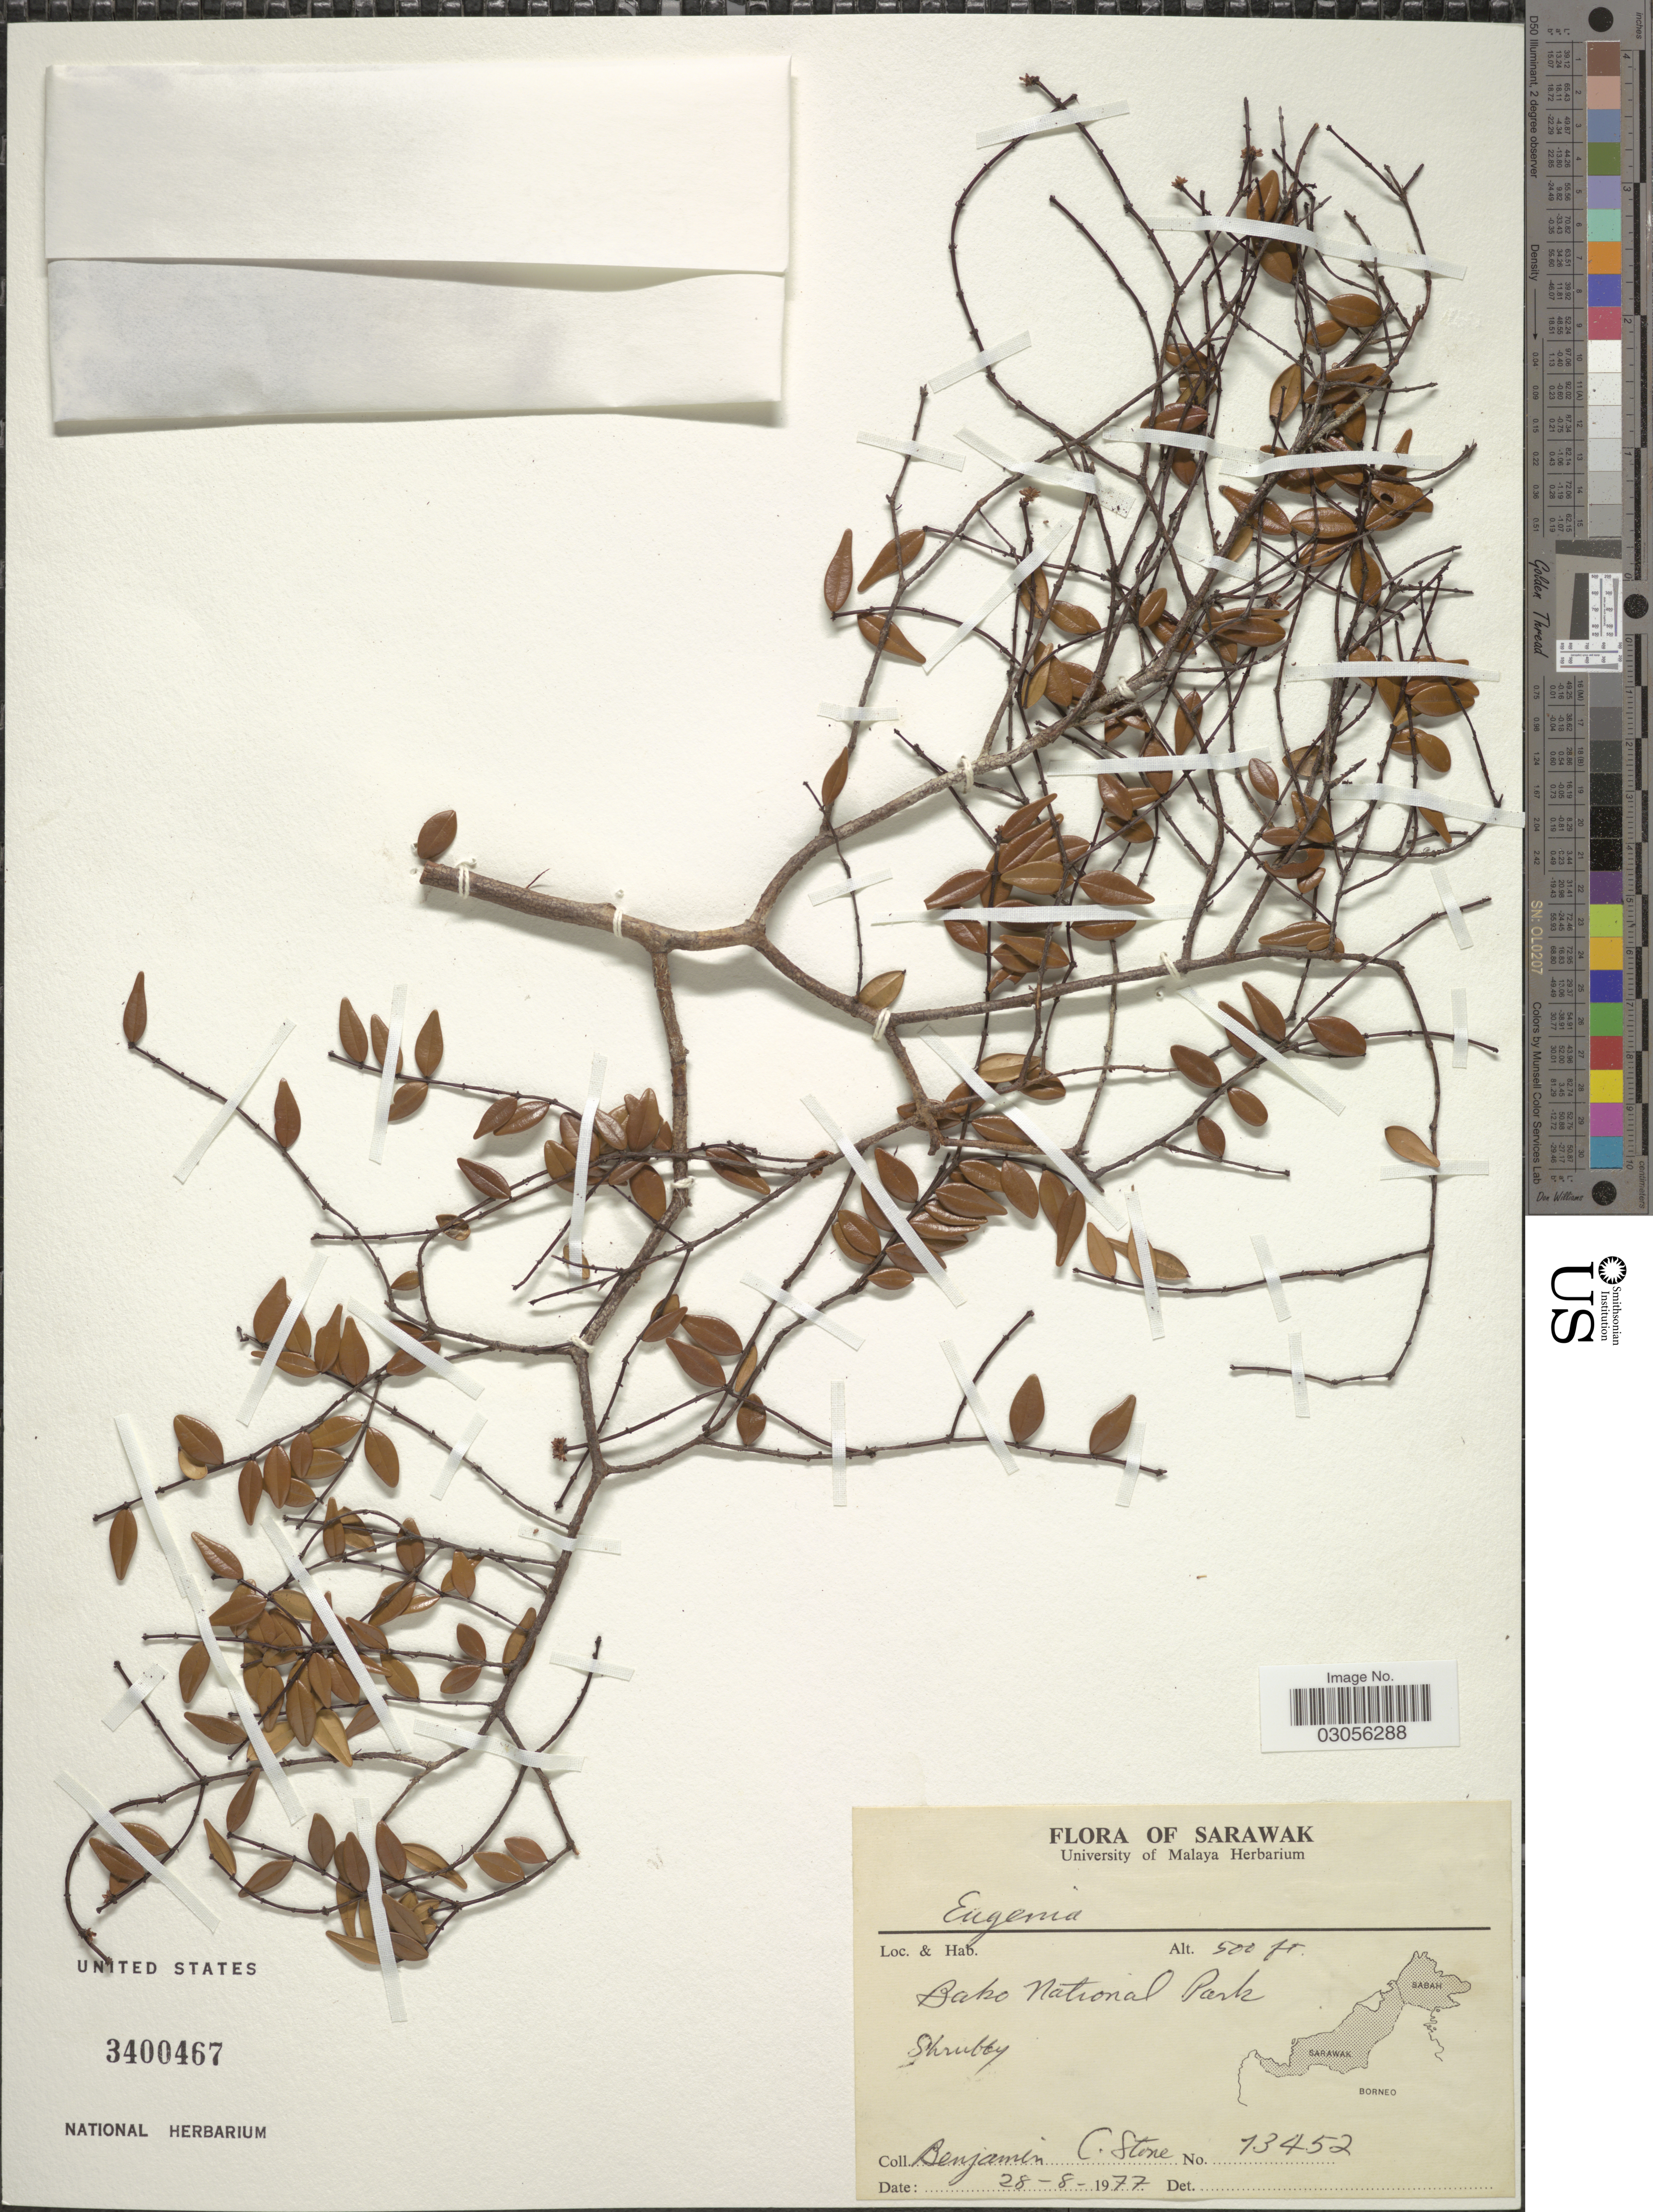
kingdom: Plantae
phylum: Tracheophyta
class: Magnoliopsida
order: Myrtales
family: Myrtaceae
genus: Syzygium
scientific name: Syzygium bankense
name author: (Hassk.) Merr. & L.M. Perry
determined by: Strong, Mark T., (BOT), Smithsonian Institution - National Museum of Natural History (UNITED STATES)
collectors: B. C. Stone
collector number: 13452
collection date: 1977-08-28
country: Malaysia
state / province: Sarawak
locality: Bako National Park.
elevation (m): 152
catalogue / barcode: US 3400467